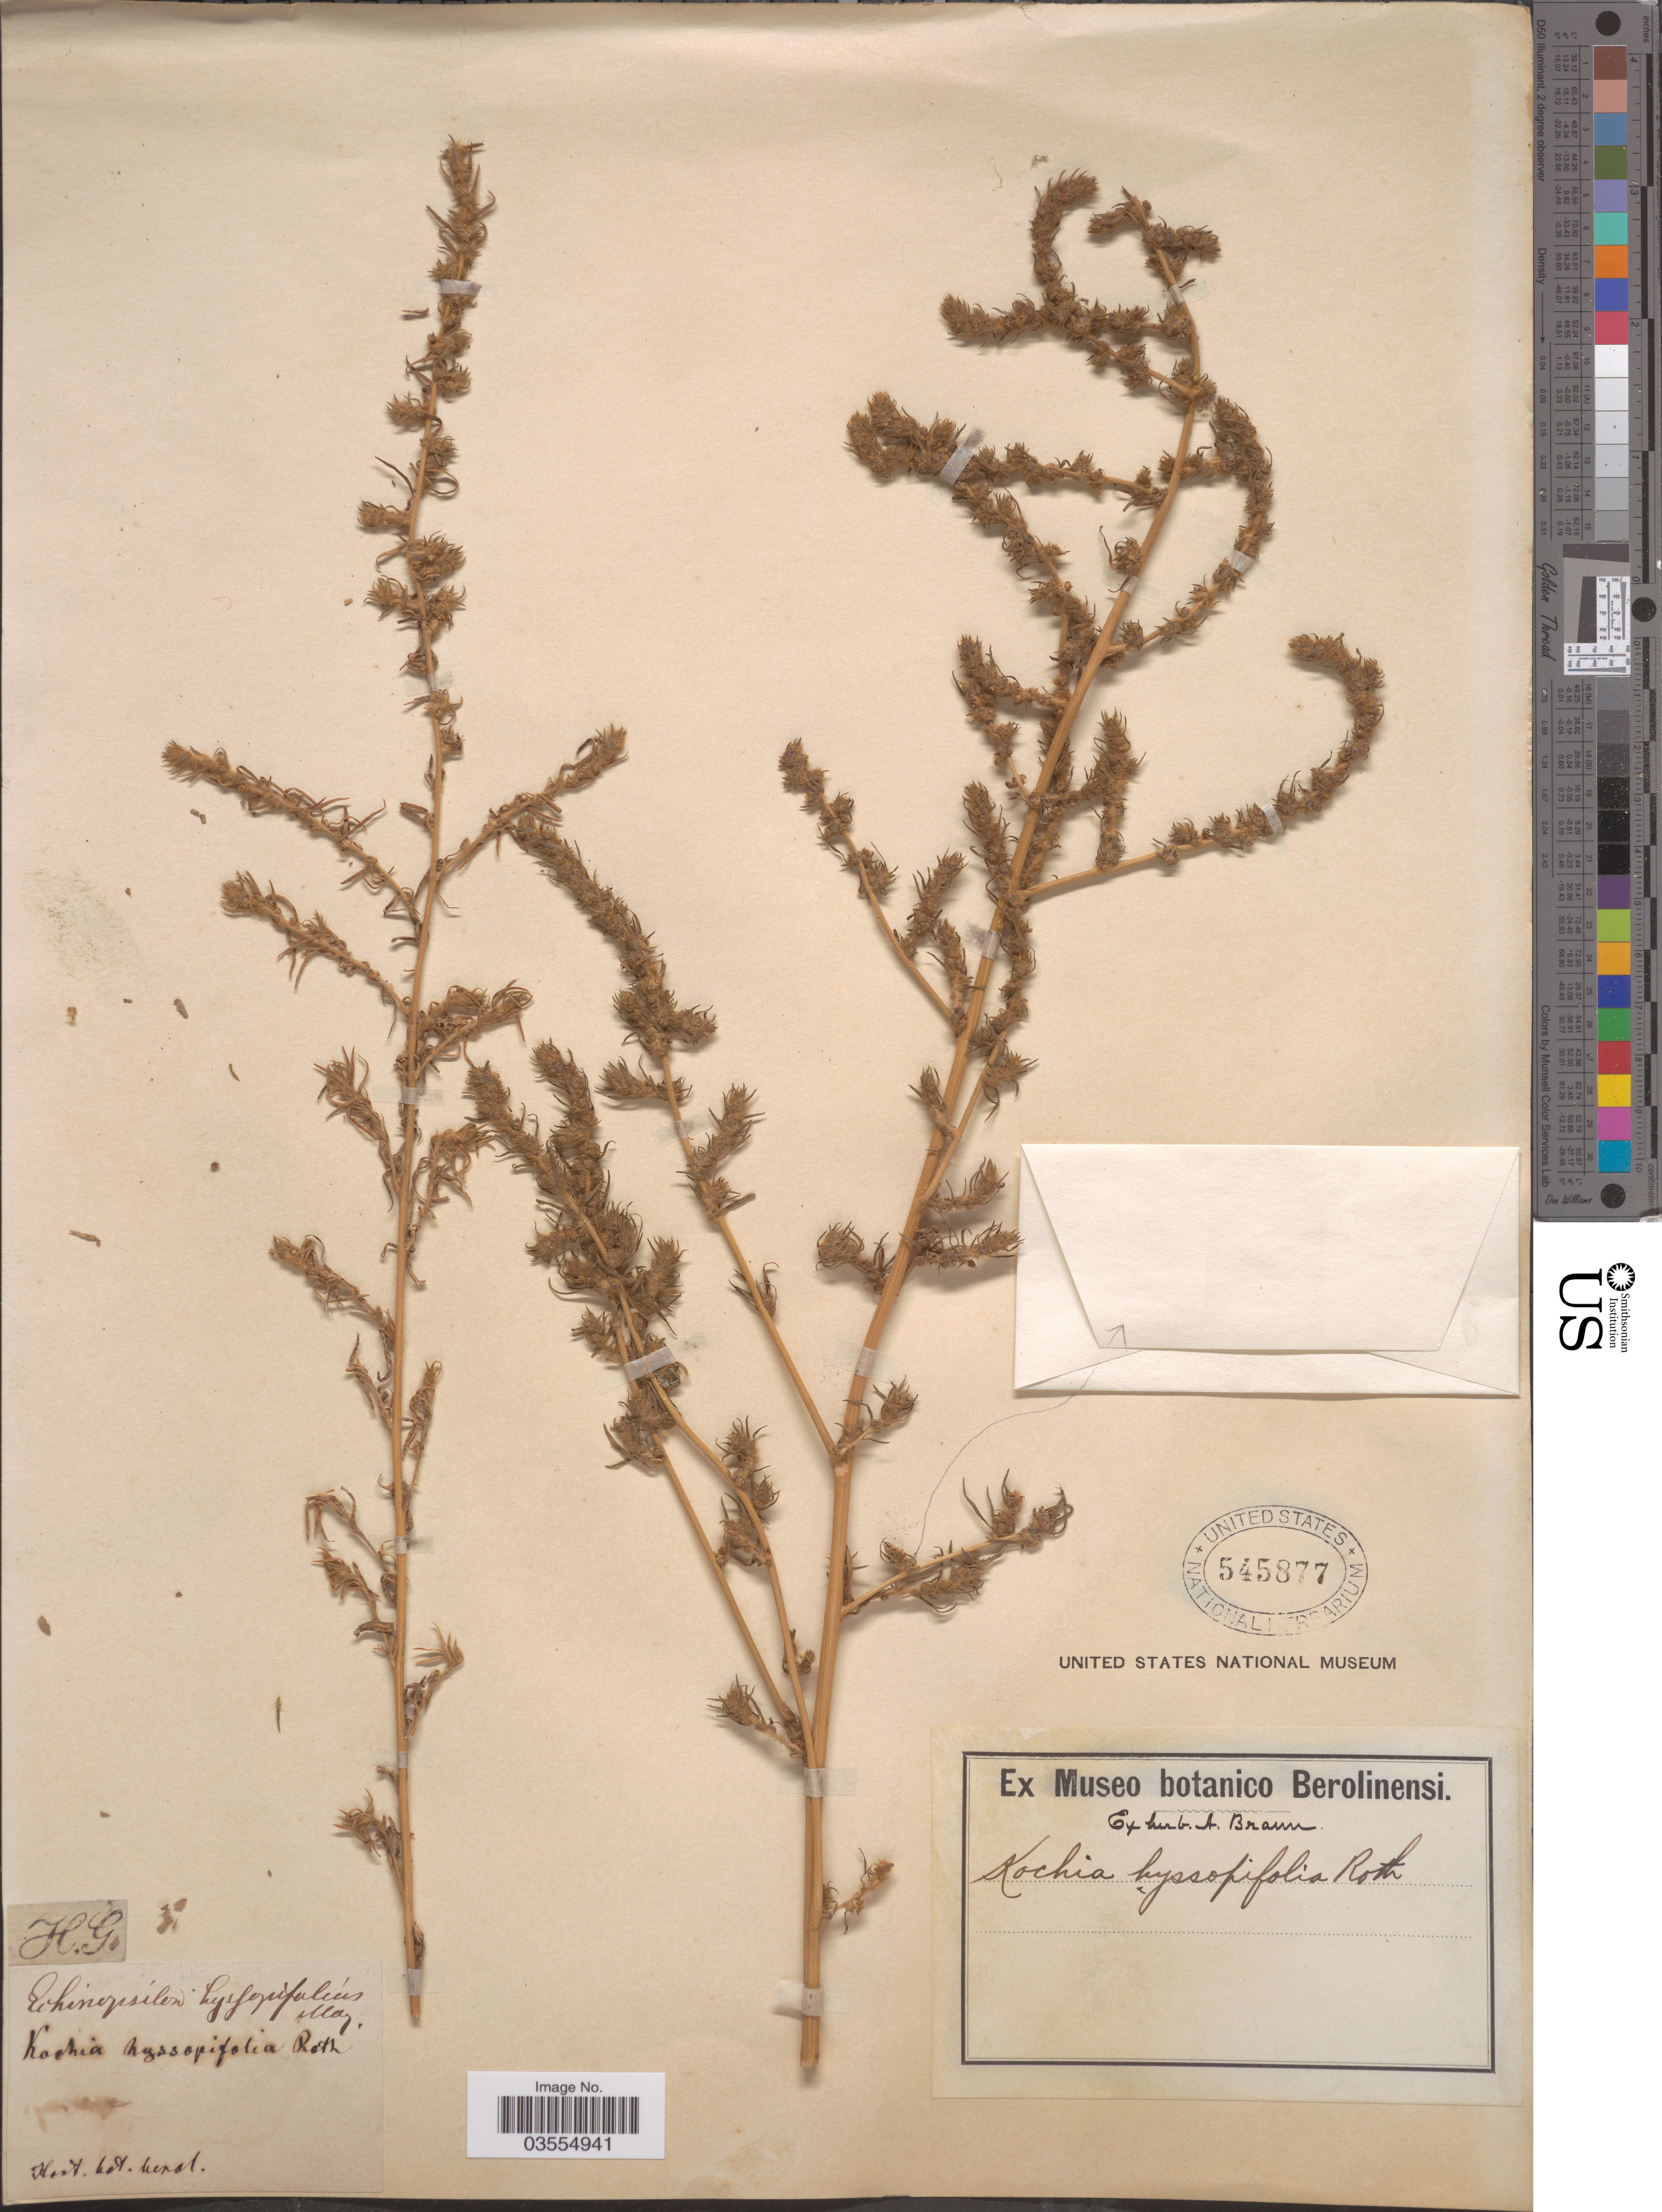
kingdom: Plantae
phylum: Tracheophyta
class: Magnoliopsida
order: Caryophyllales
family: Amaranthaceae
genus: Bassia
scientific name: Bassia hyssopifolia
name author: (Pall.) Kuntze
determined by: Strong, Mark T., (BOT), Smithsonian Institution - National Museum of Natural History (UNITED STATES)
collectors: ex herb. A. Braun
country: Germany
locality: Hort.bot.berol [unsure placement].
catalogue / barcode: US 545877